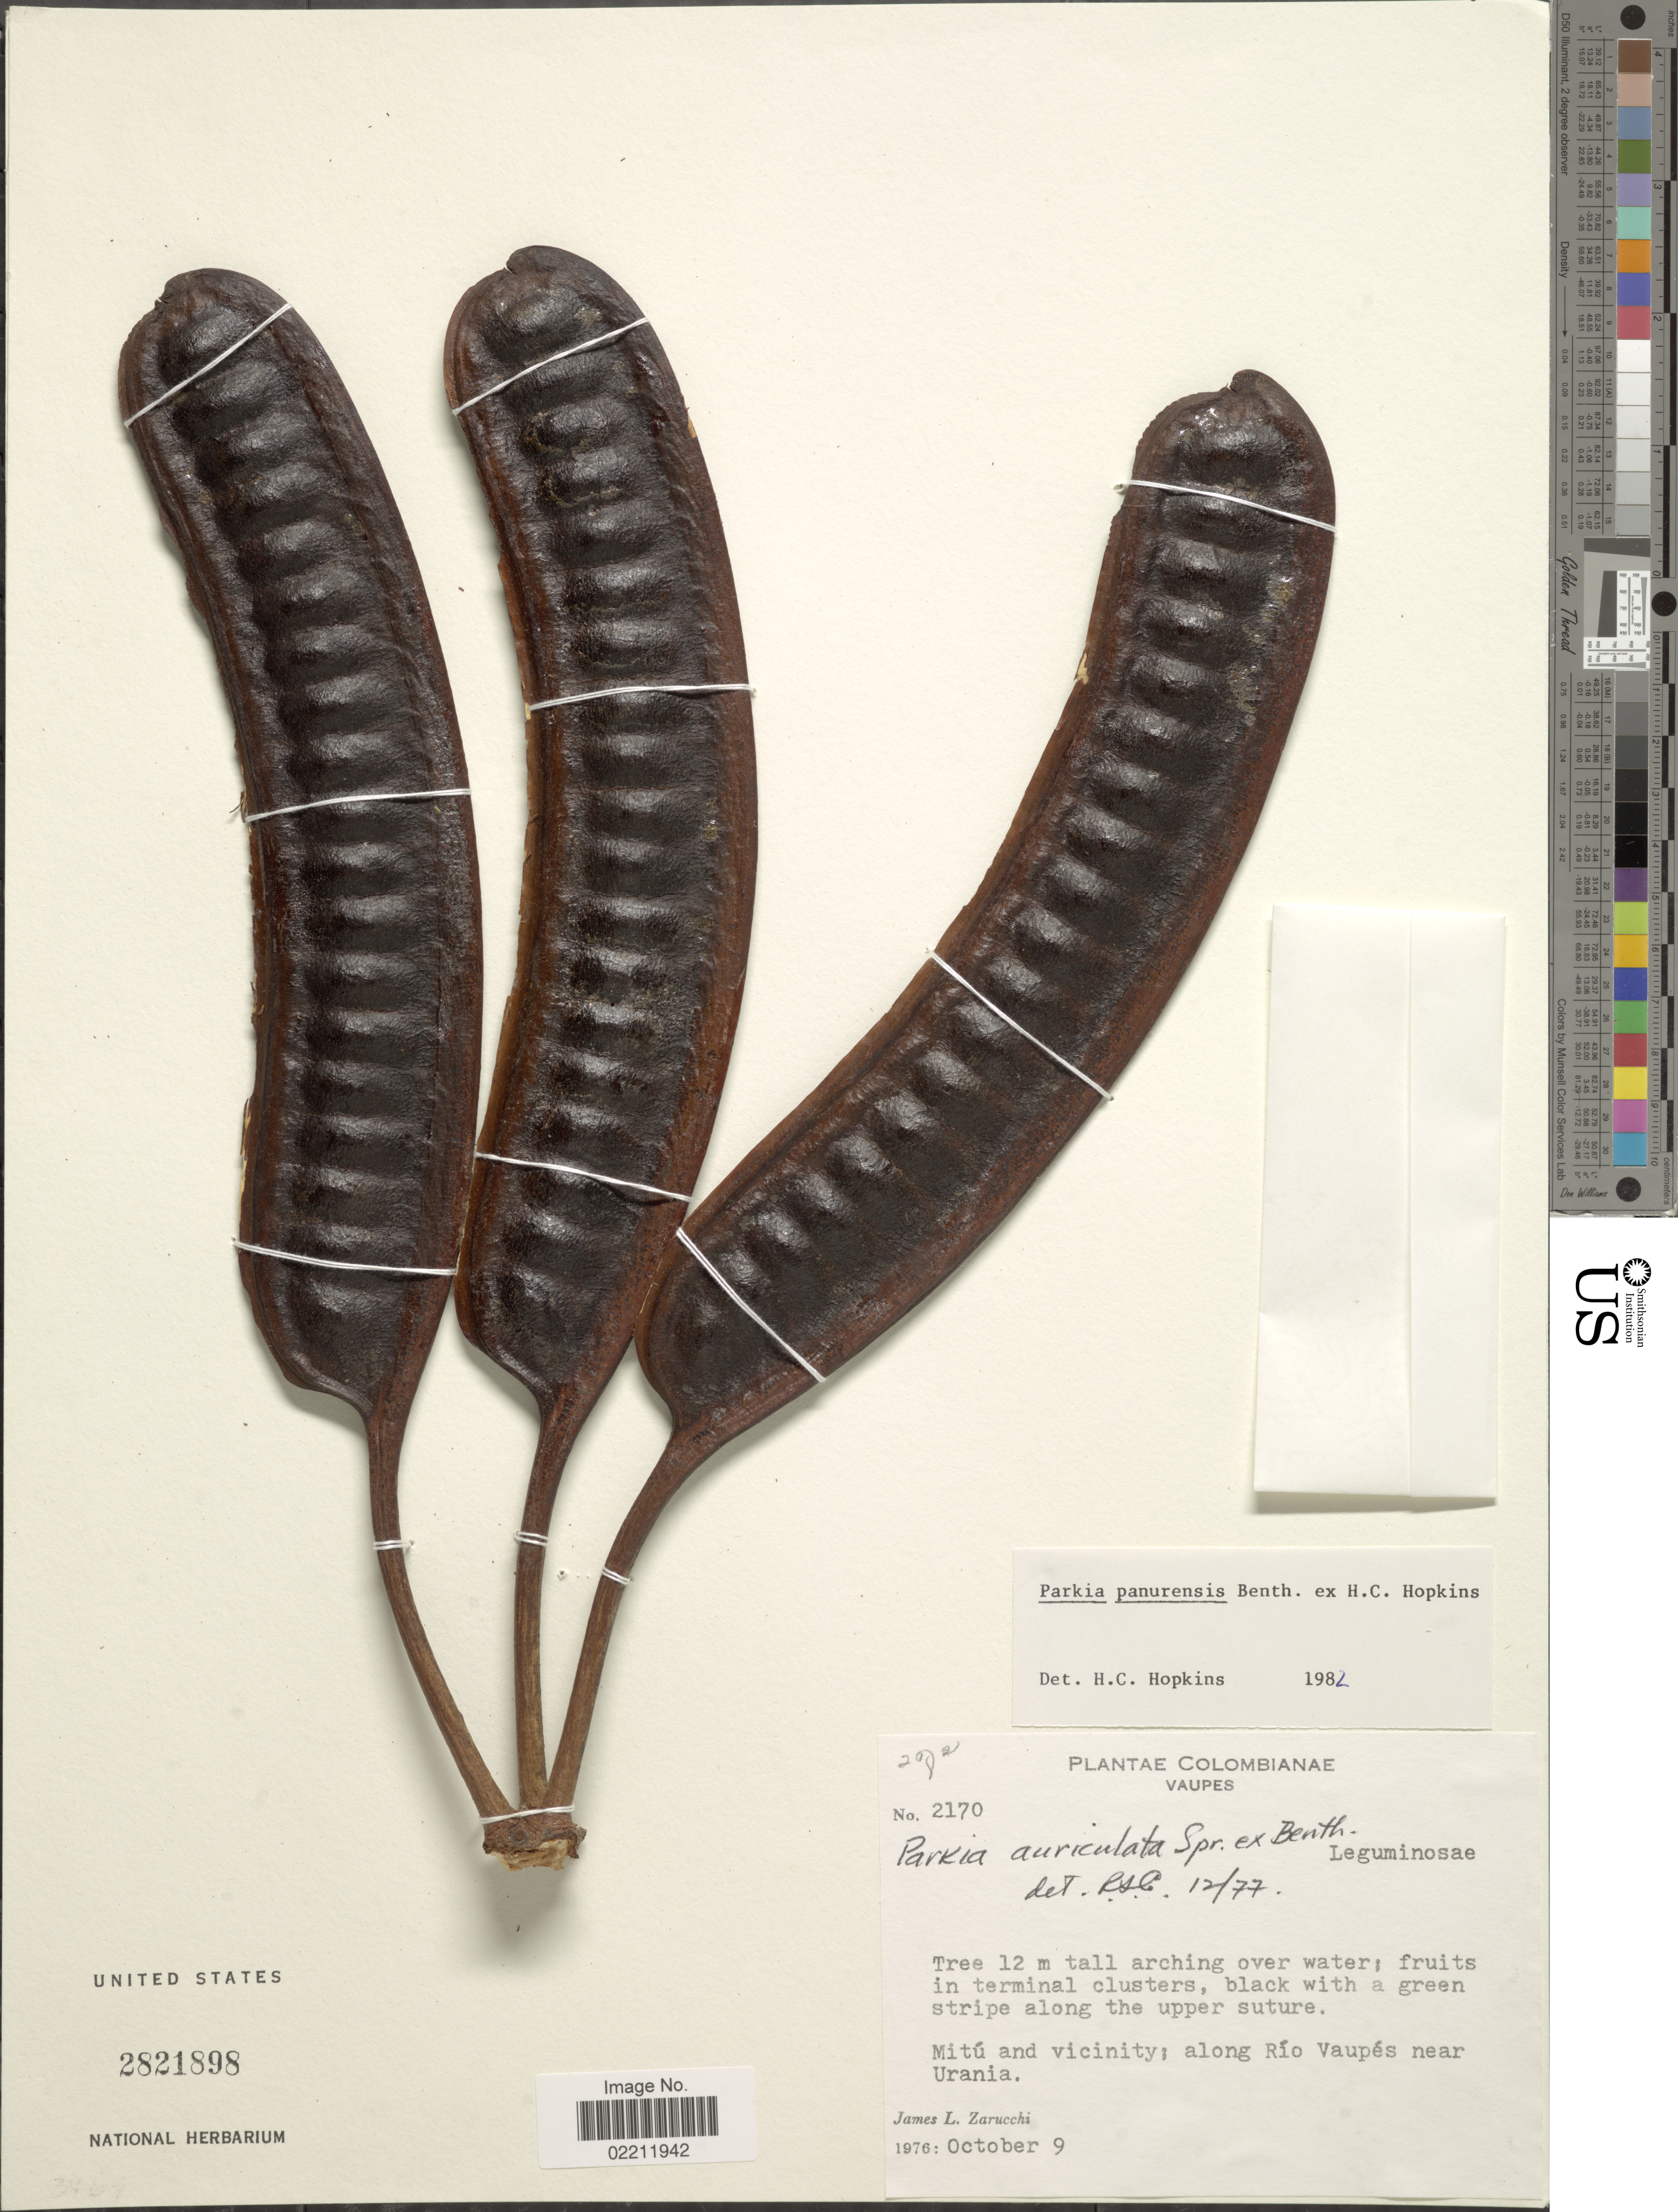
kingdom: Plantae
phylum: Tracheophyta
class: Magnoliopsida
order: Fabales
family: Fabaceae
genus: Parkia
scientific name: Parkia panurensis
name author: Benth.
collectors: J. L. Zarucchi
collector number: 2170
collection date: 1976-10-09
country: Colombia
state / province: Vaupés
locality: Colombianae, Mitu and vicinity : along Rio Vaupes near Urania.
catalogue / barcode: US 2821898